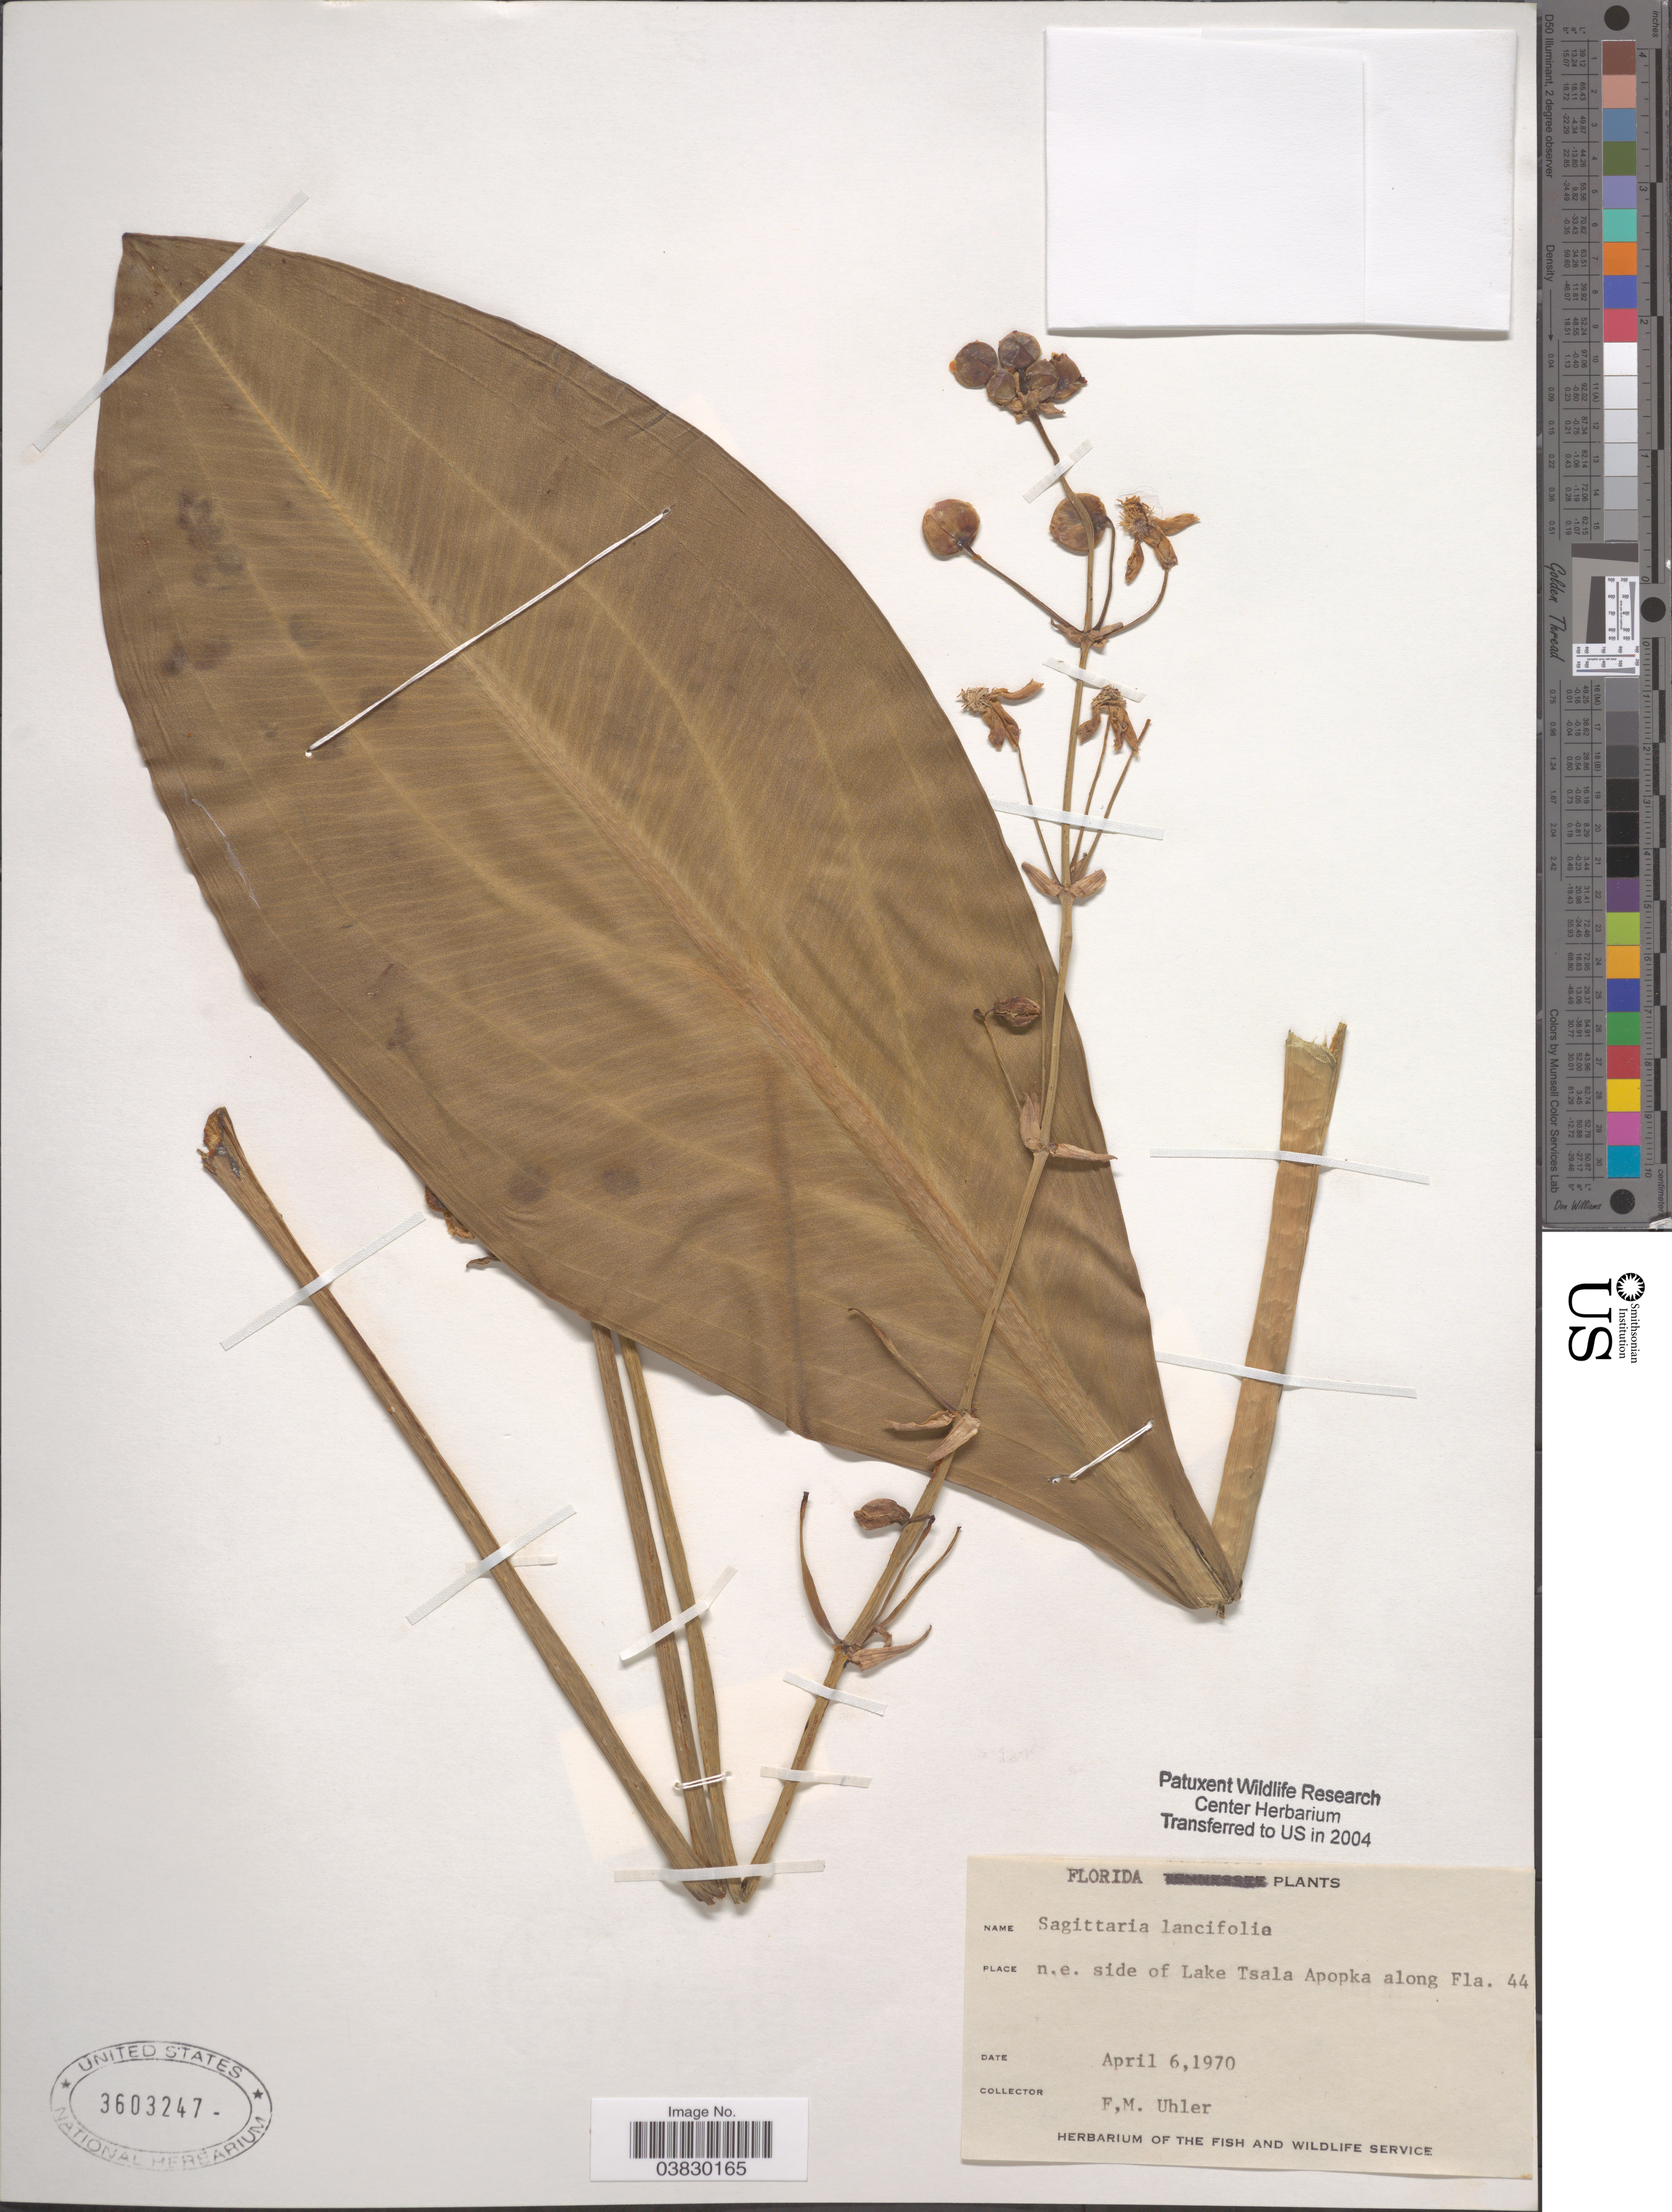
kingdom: Plantae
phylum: Tracheophyta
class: Liliopsida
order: Alismatales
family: Alismataceae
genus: Sagittaria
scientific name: Sagittaria lancifolia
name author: L.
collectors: F. M. Uhler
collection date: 1970-04-06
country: United States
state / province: Florida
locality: N.e. side of Lake Tsala Apopka along Fla. 44.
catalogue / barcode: US 3603247